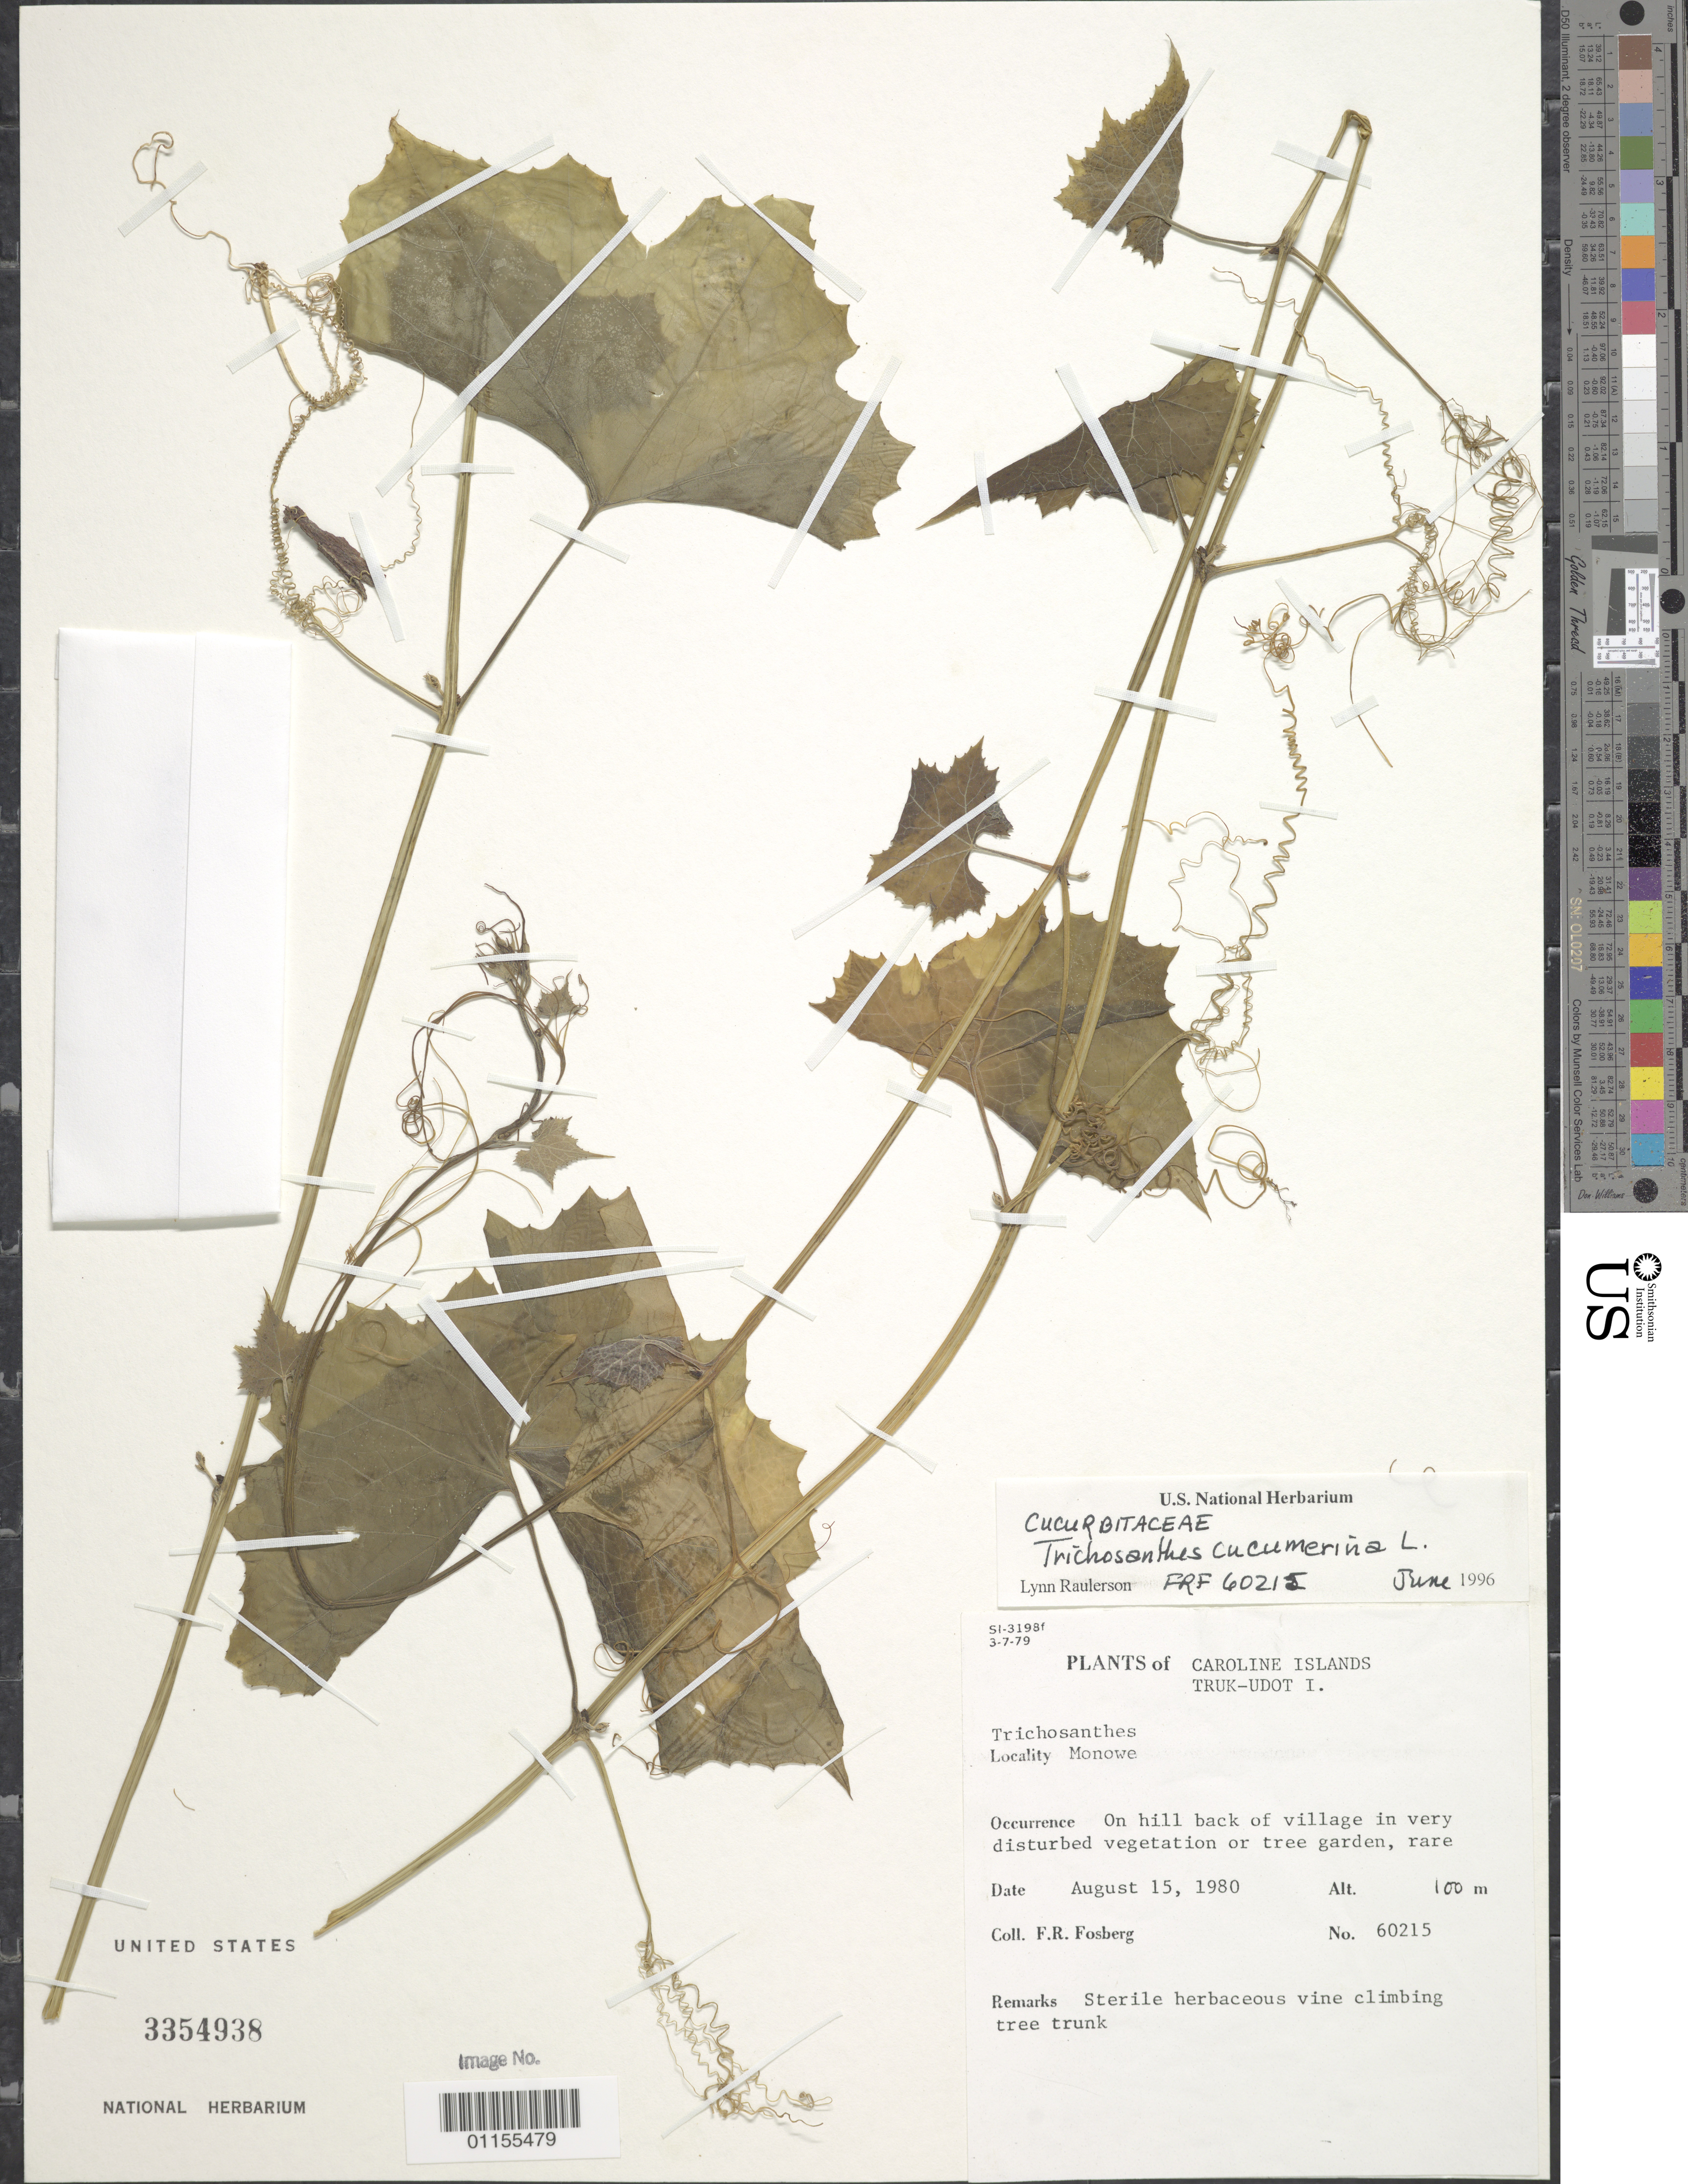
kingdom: Plantae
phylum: Tracheophyta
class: Magnoliopsida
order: Cucurbitales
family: Cucurbitaceae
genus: Trichosanthes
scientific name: Trichosanthes cucumerina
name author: L.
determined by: Raulerson, L.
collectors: F. R. Fosberg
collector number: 60215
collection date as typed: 15 Aug 1980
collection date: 1980-08-15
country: Micronesia, Federated States of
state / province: Truk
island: Udot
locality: Monowe, Udoti I.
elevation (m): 100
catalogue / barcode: US 3354938